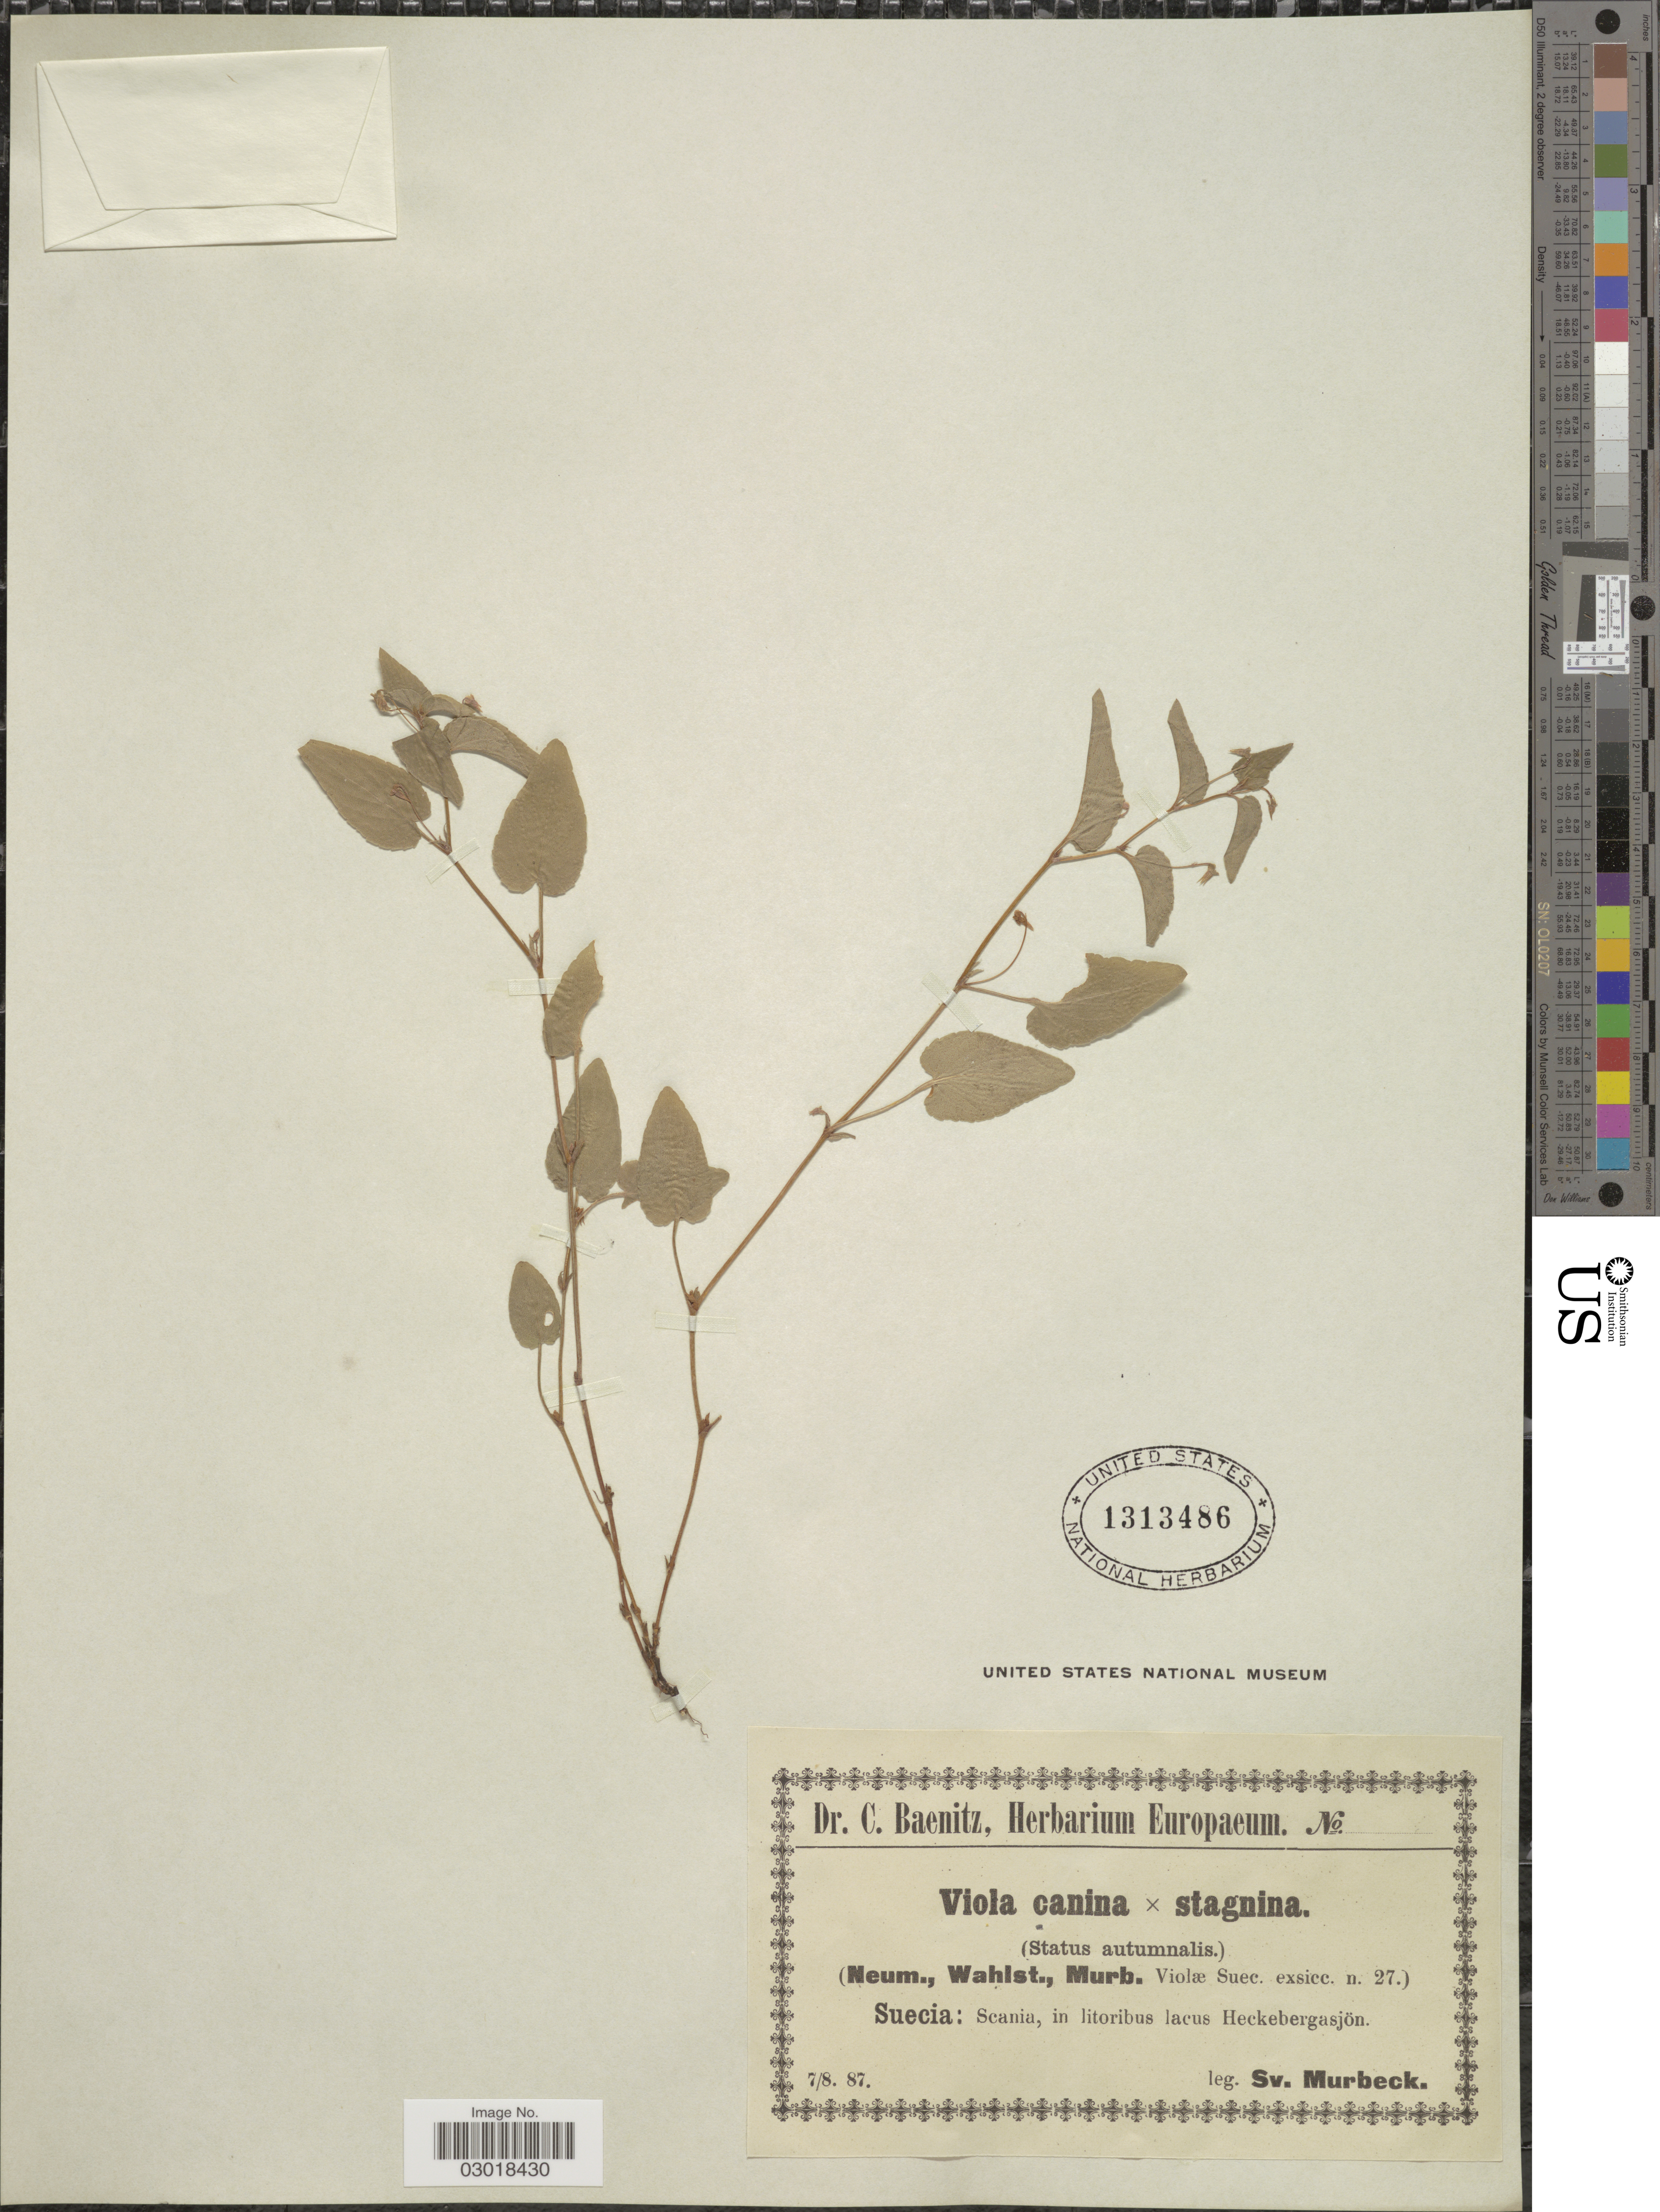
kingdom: Plantae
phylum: Tracheophyta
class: Magnoliopsida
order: Malpighiales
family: Violaceae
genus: Viola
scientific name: Viola canina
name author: L.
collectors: S. S. Murbeck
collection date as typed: Transcribed d/m/y: 7/8/87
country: Sweden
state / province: Skåne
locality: Suecia: Scania, in lotoribus lacus Heckebergasjön.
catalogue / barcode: US 1313486